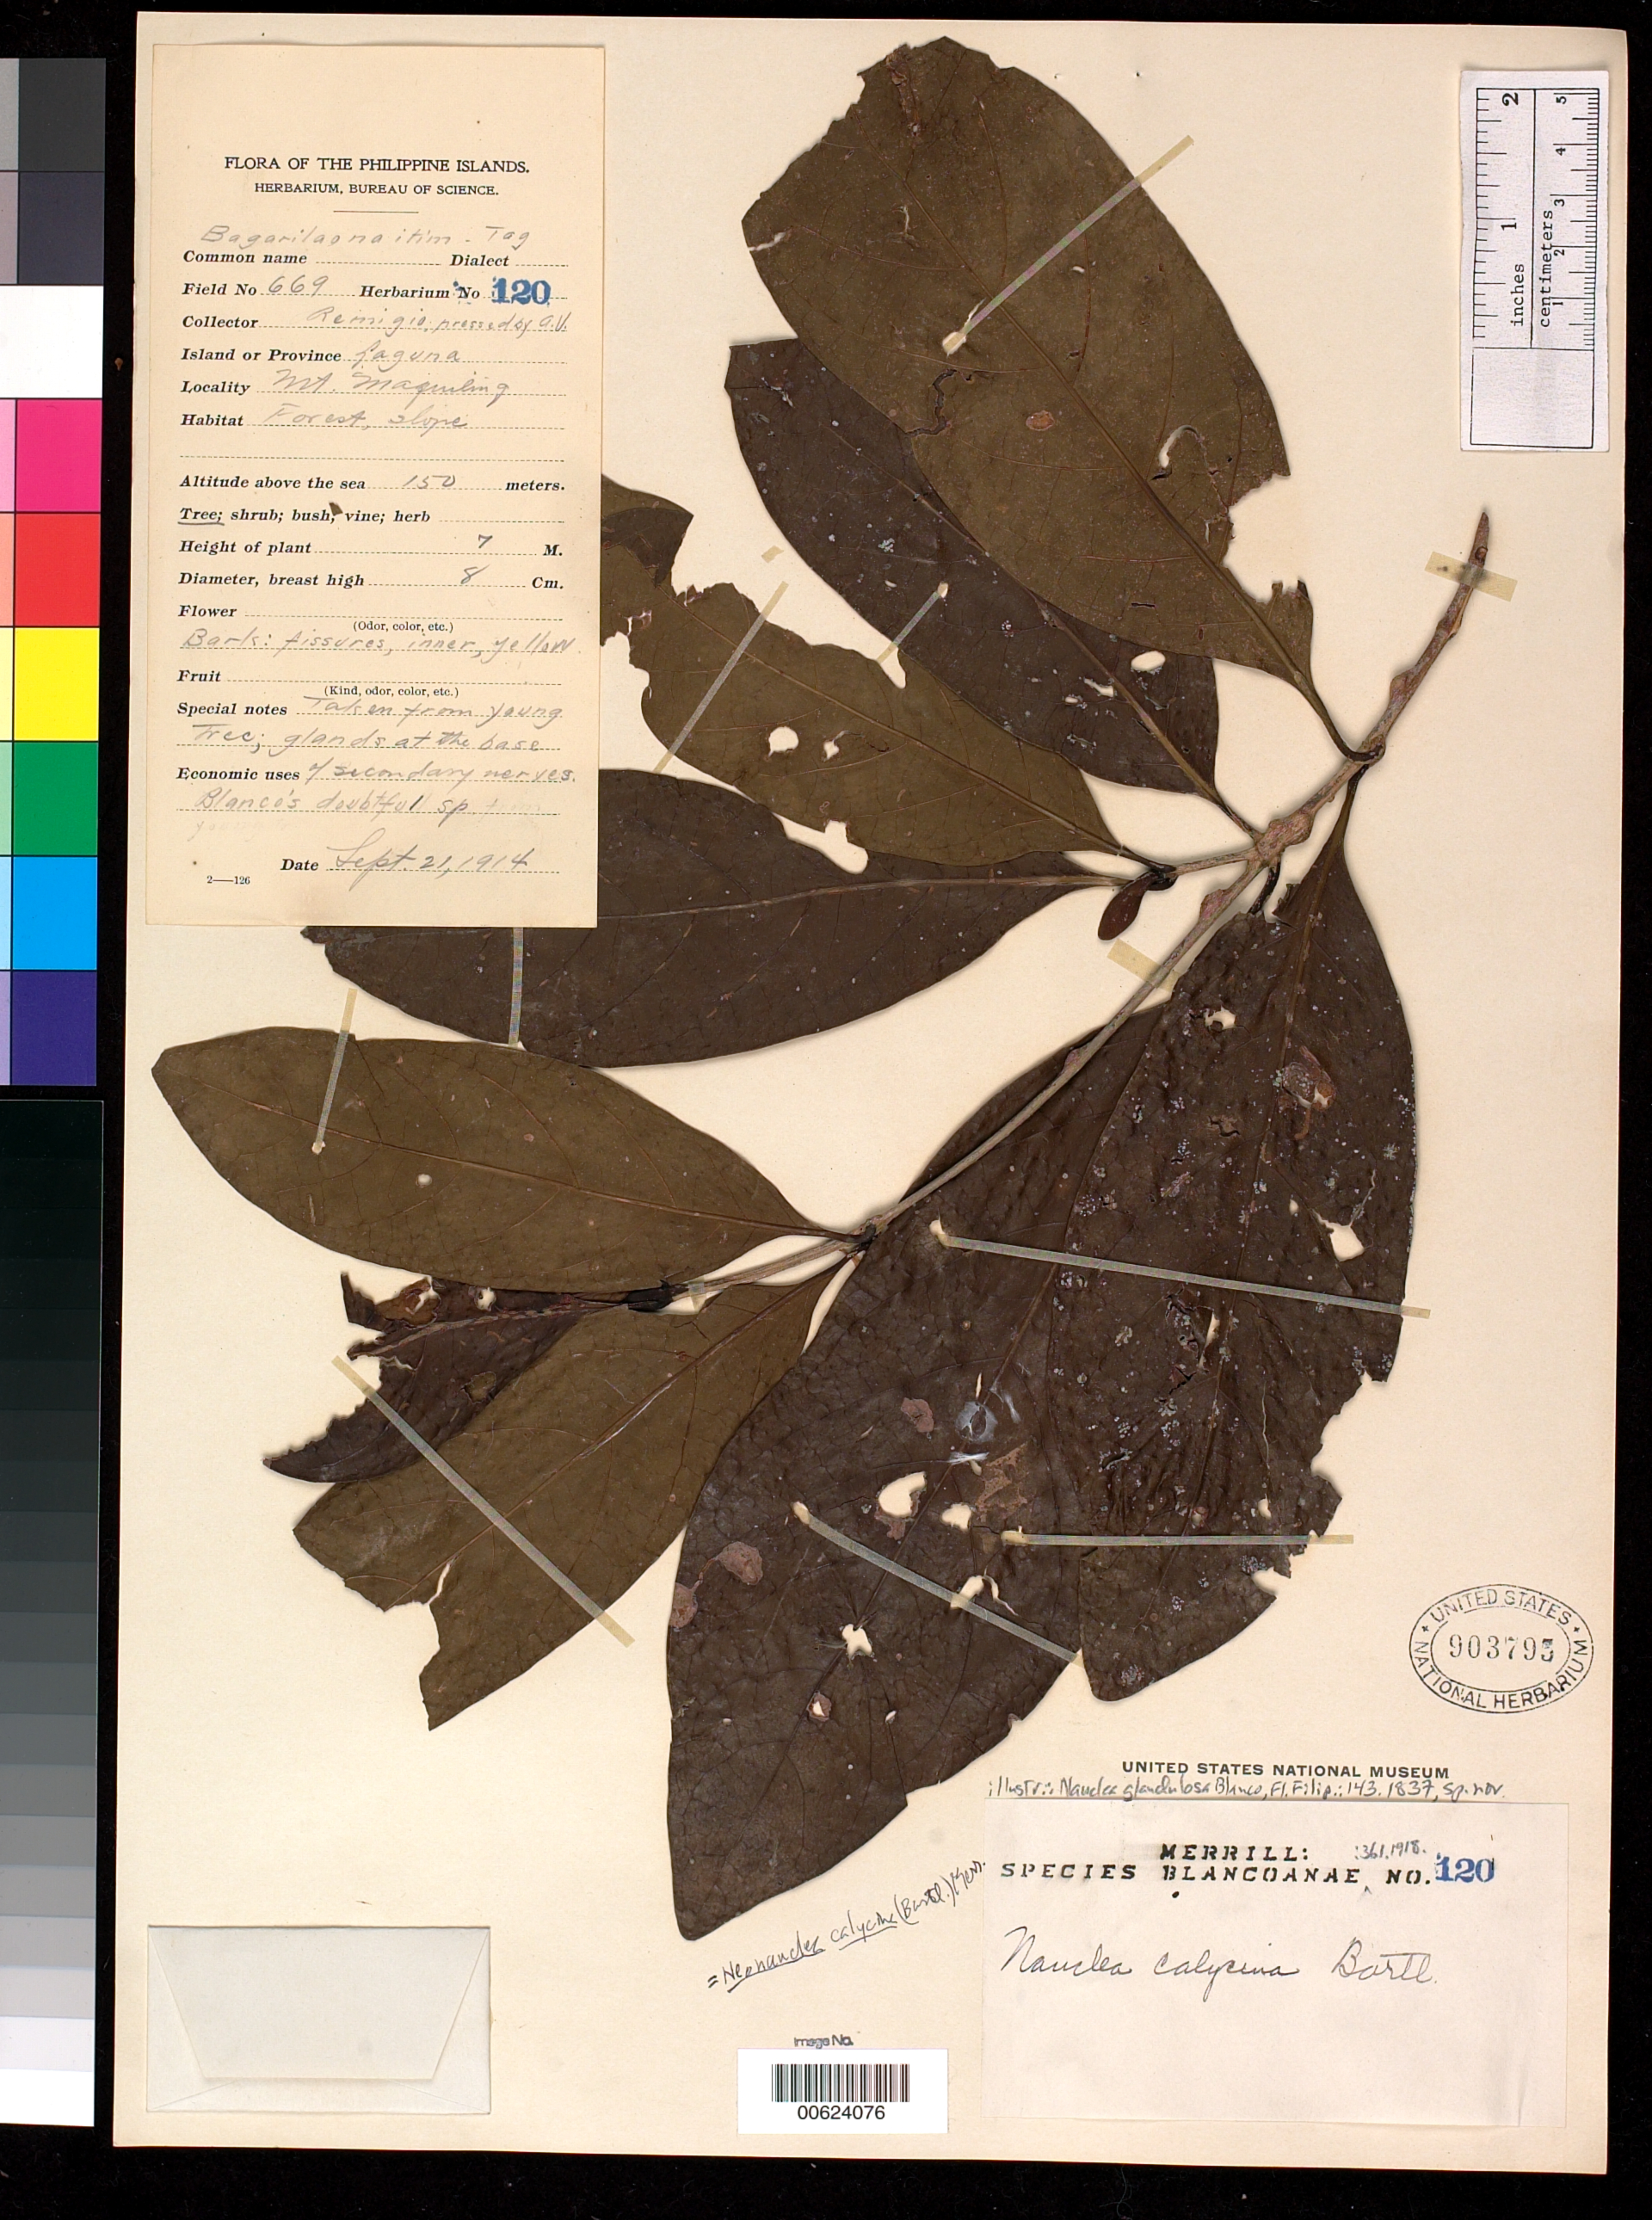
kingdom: Plantae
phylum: Tracheophyta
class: Magnoliopsida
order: Gentianales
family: Rubiaceae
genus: Nauclea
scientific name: Nauclea glandulosa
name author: Blanco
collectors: A. Villamil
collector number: Sp. Blancoan. 0120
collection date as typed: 21 Sep 1914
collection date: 1914-09-21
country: Philippines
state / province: Calabarzon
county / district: Laguna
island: Luzon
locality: Mount maquiling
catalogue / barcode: US 903795